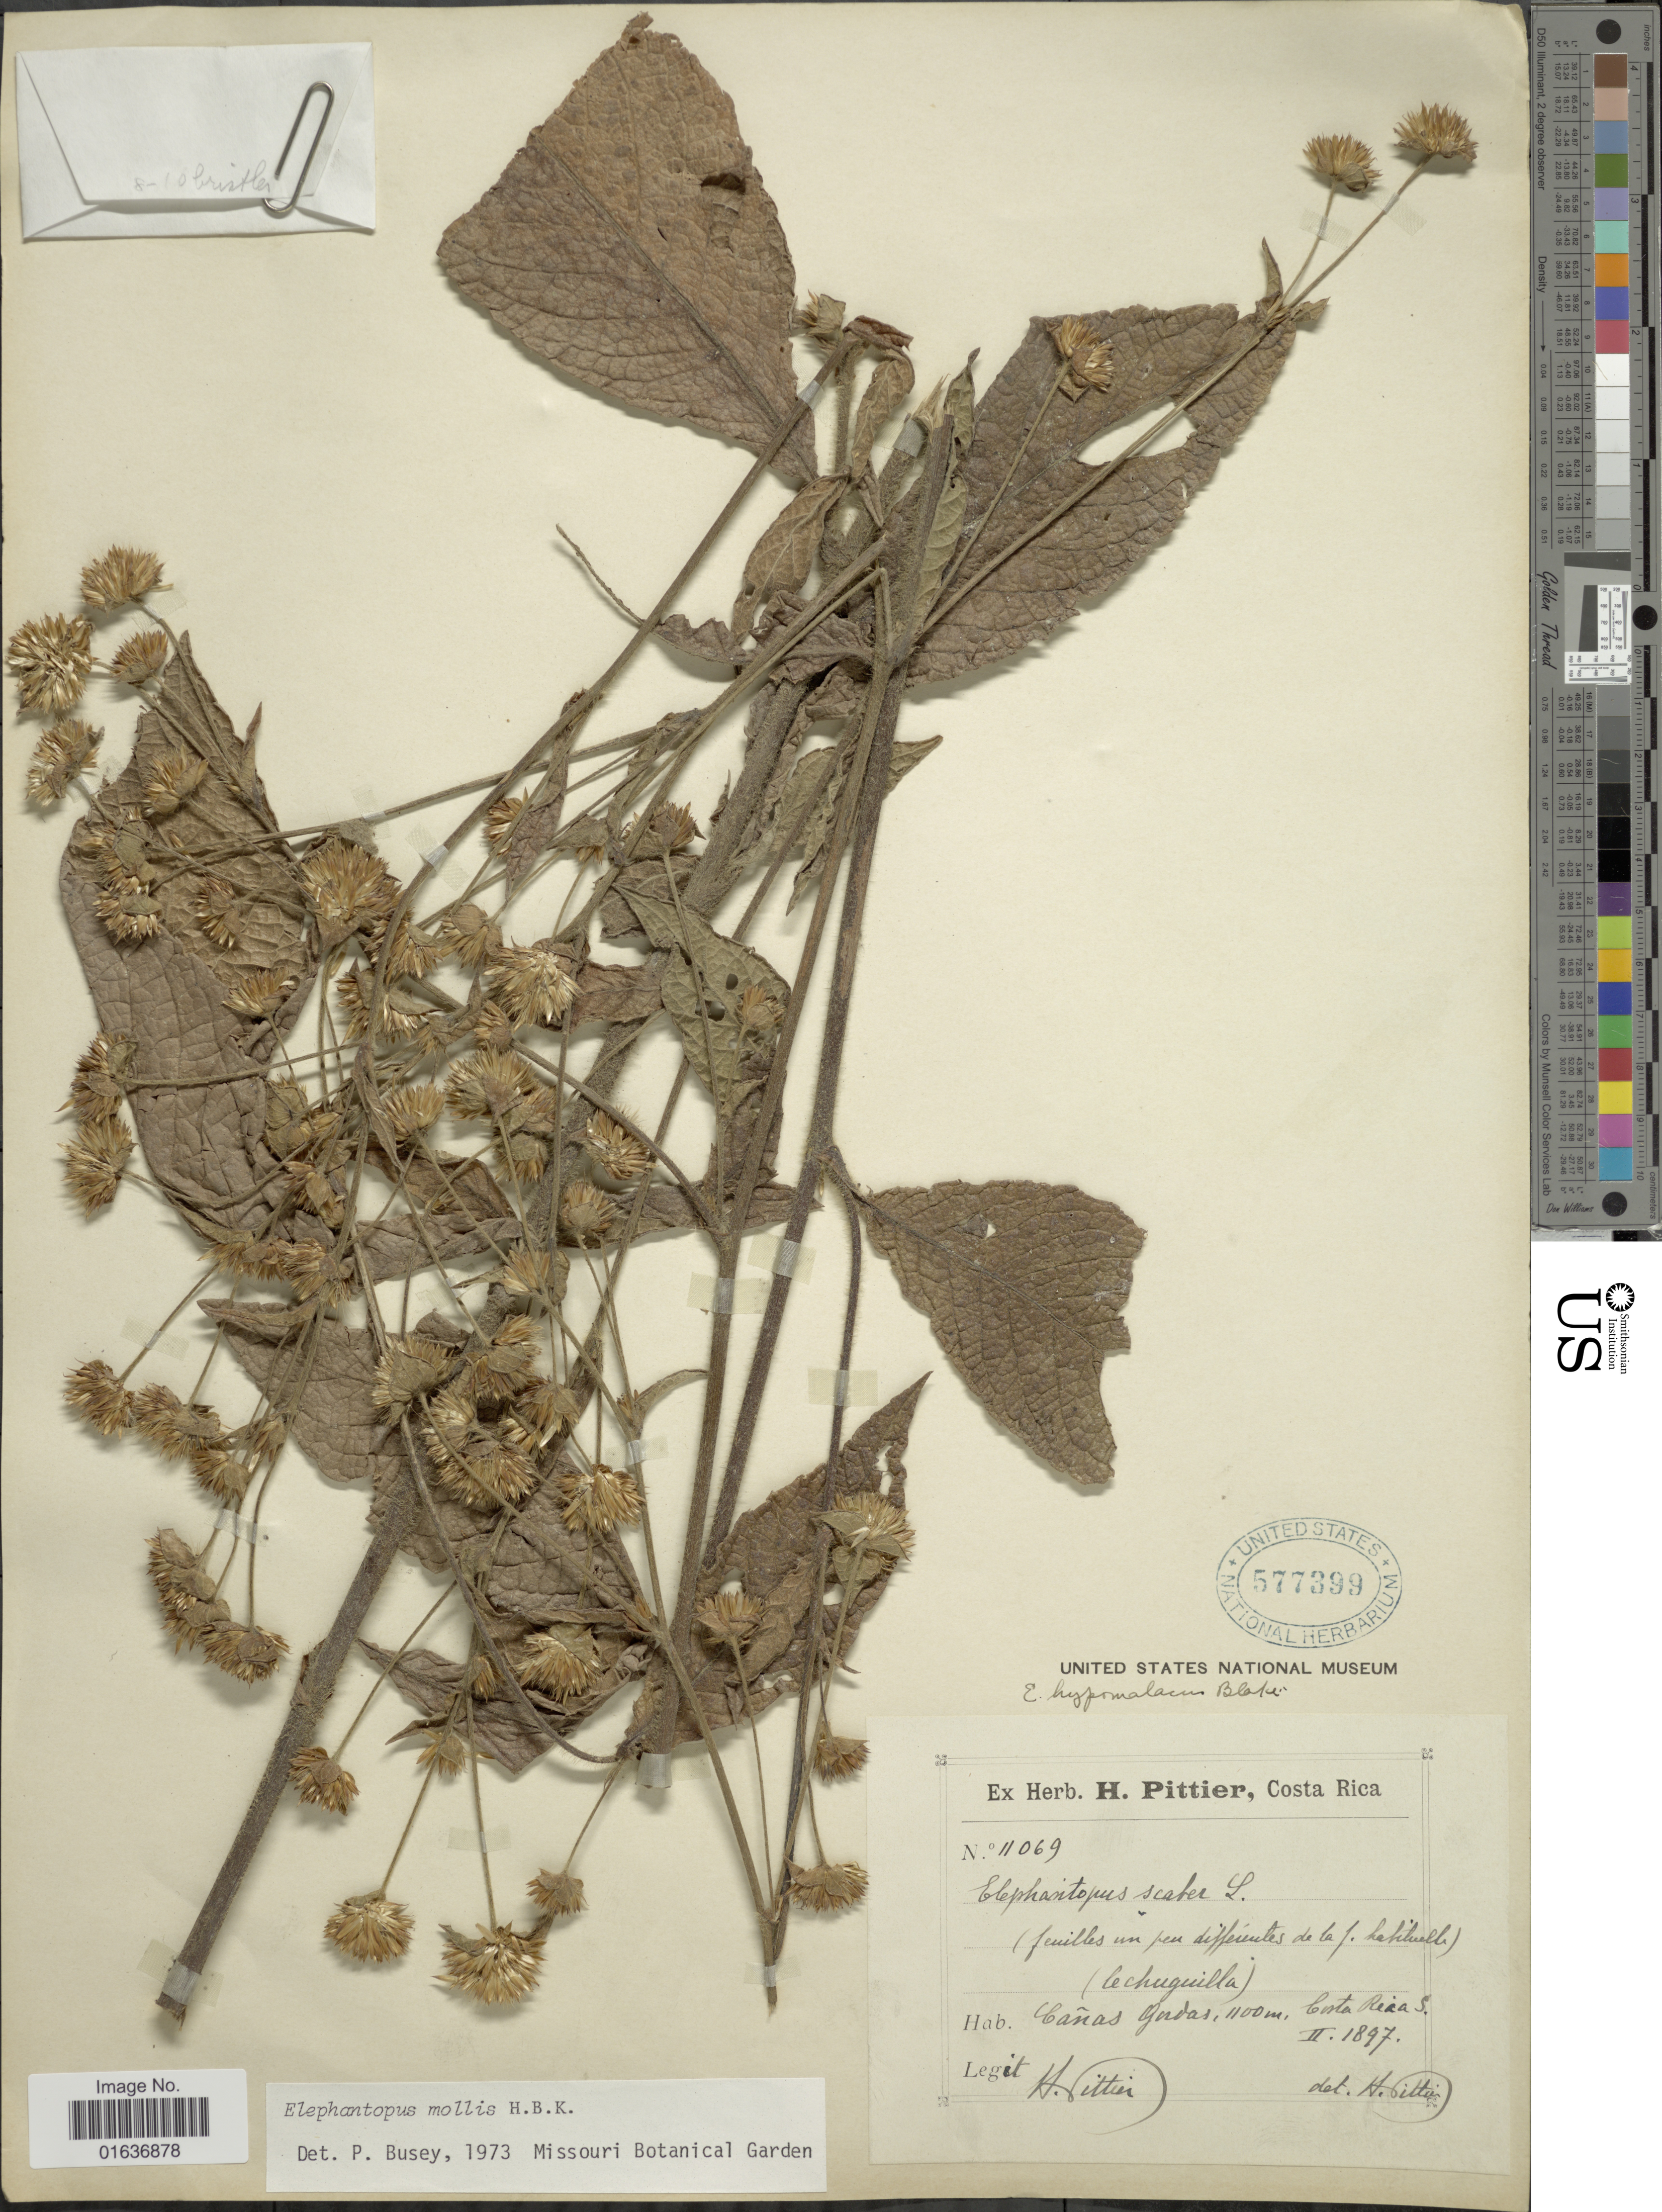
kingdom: Plantae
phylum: Tracheophyta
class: Magnoliopsida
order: Asterales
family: Asteraceae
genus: Elephantopus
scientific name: Elephantopus mollis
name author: Kunth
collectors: H. F. Pittier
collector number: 11069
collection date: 1897-02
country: Costa Rica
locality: Cañas Gavas, Costa Rica S.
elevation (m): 1100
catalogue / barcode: US 577399